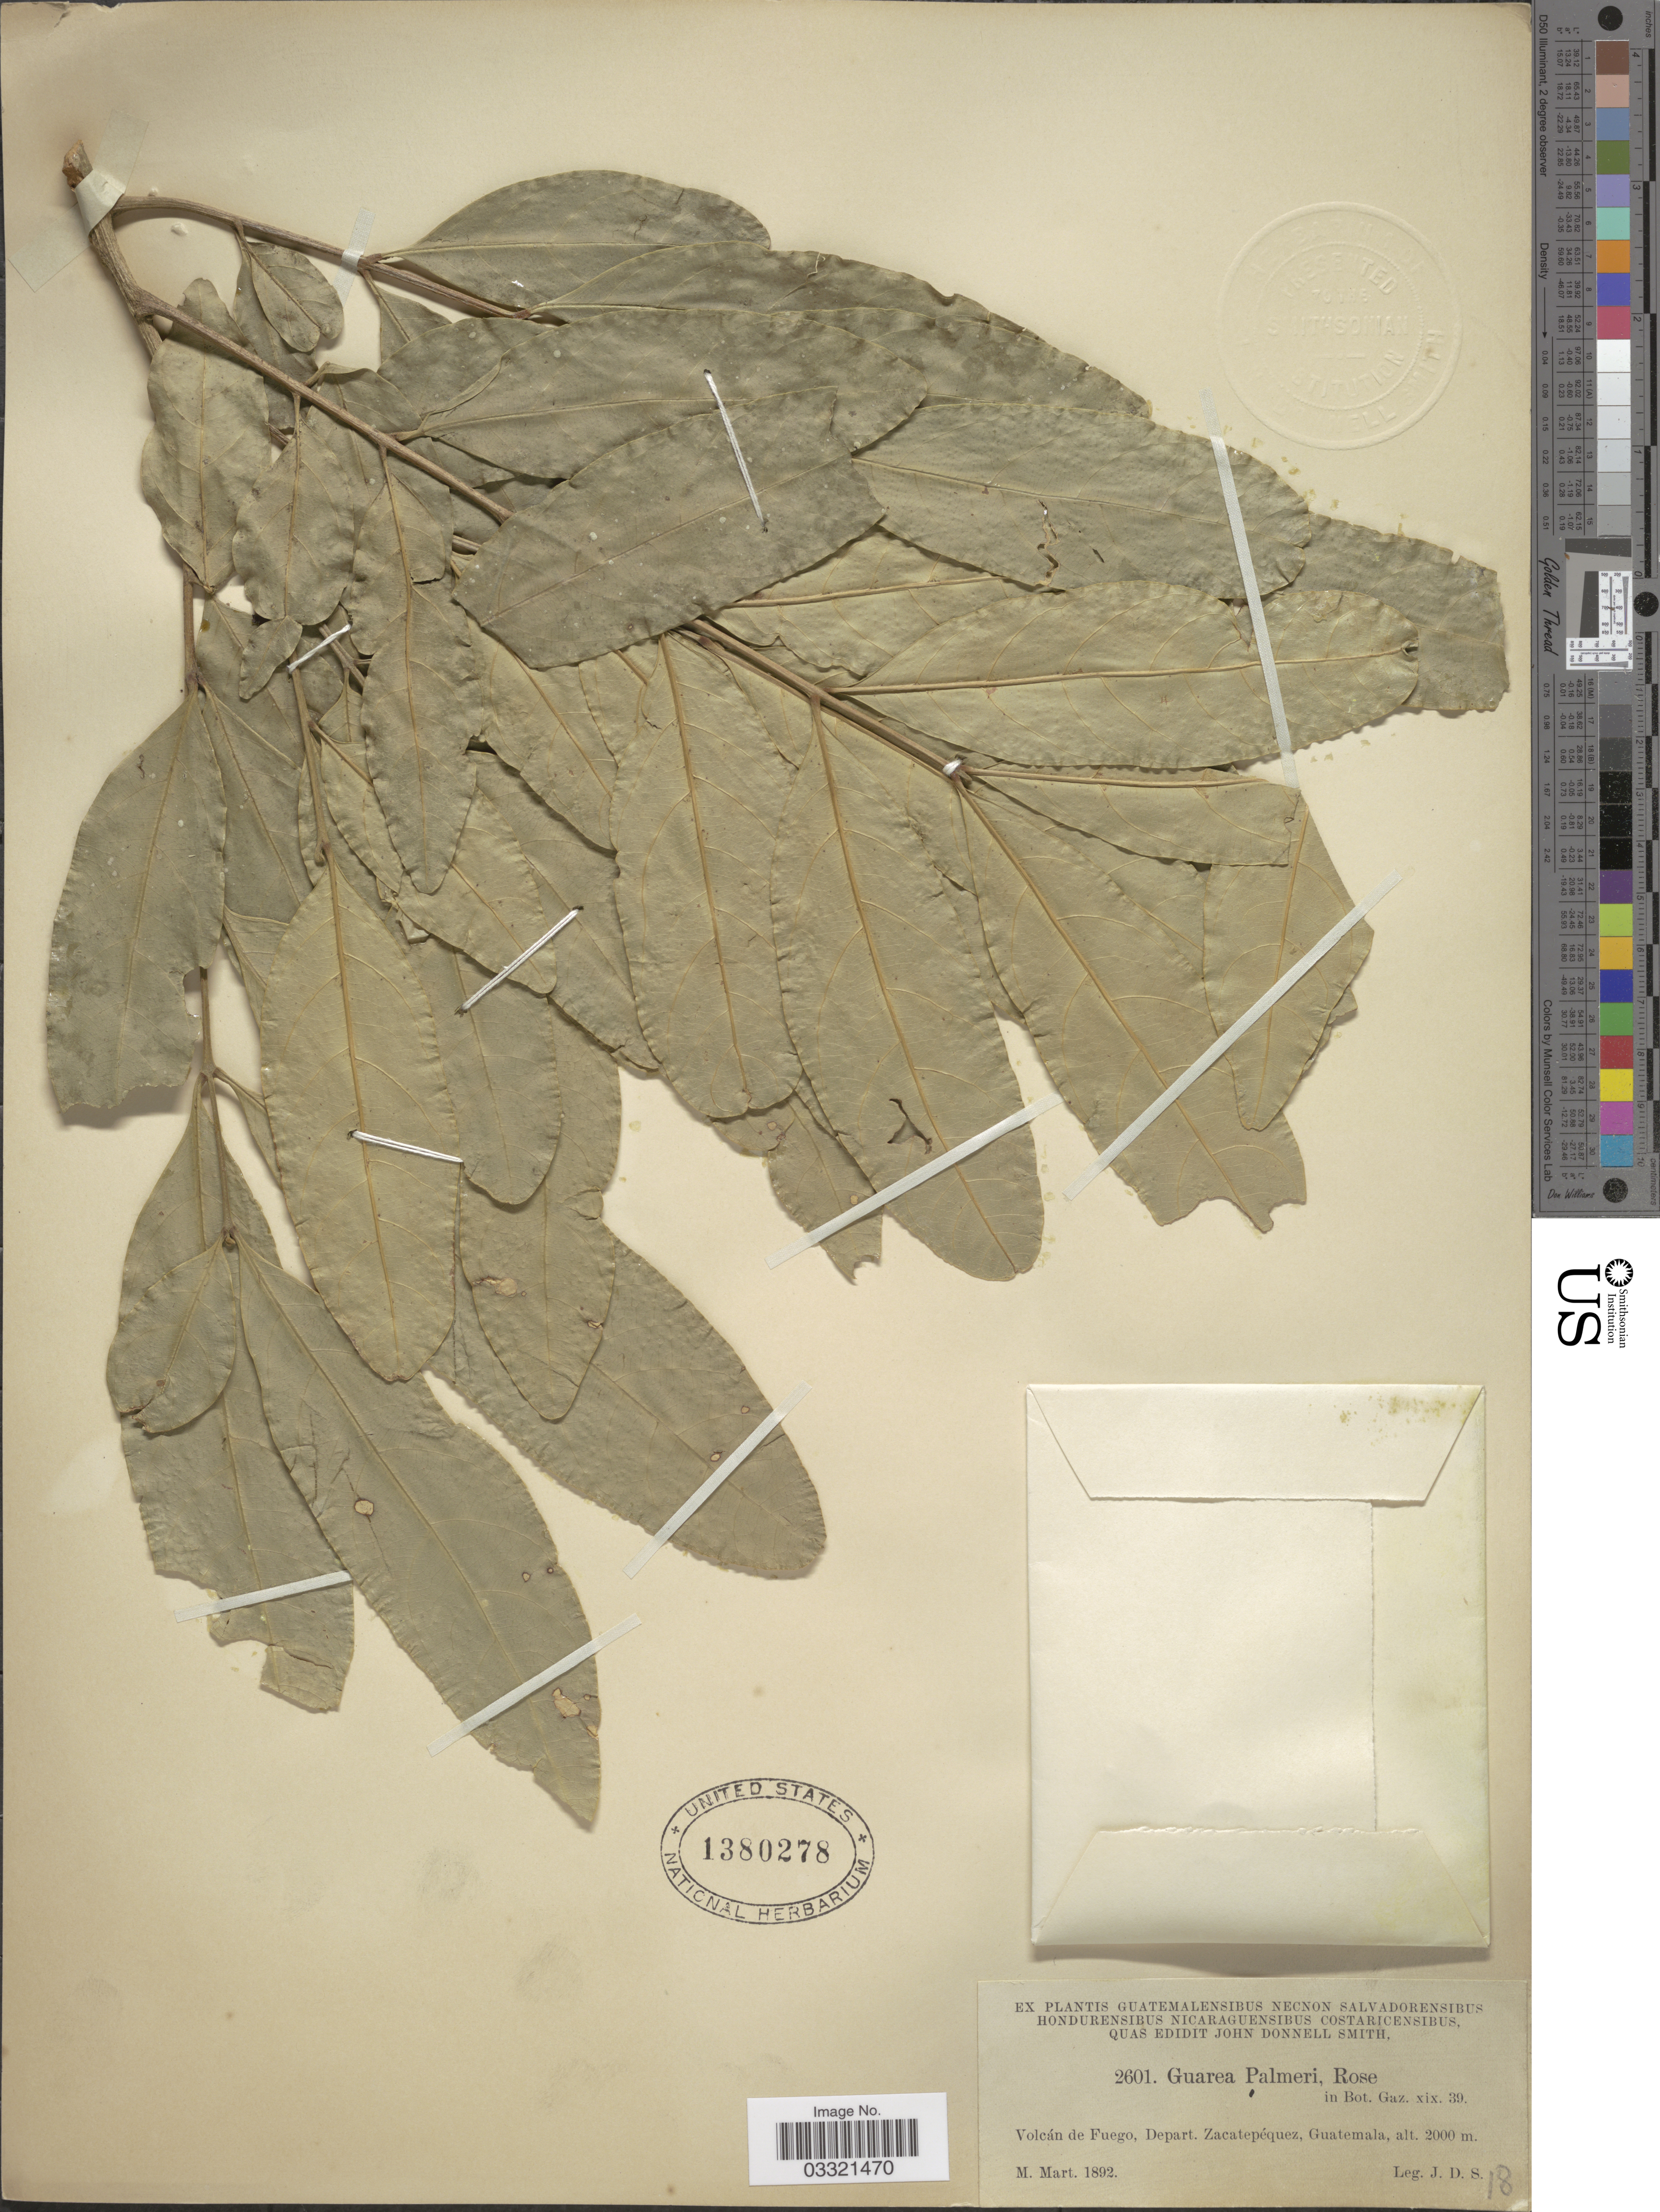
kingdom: Plantae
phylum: Tracheophyta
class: Magnoliopsida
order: Sapindales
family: Meliaceae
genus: Guarea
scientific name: Guarea palmeri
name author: Rose ex C. DC.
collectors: J. Donnell Smith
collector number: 2601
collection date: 1892-03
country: Guatemala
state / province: Sacatepéquez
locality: Volcán de Fuego, Depart. Zacatepéquez.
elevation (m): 2000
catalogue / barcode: US 1380278